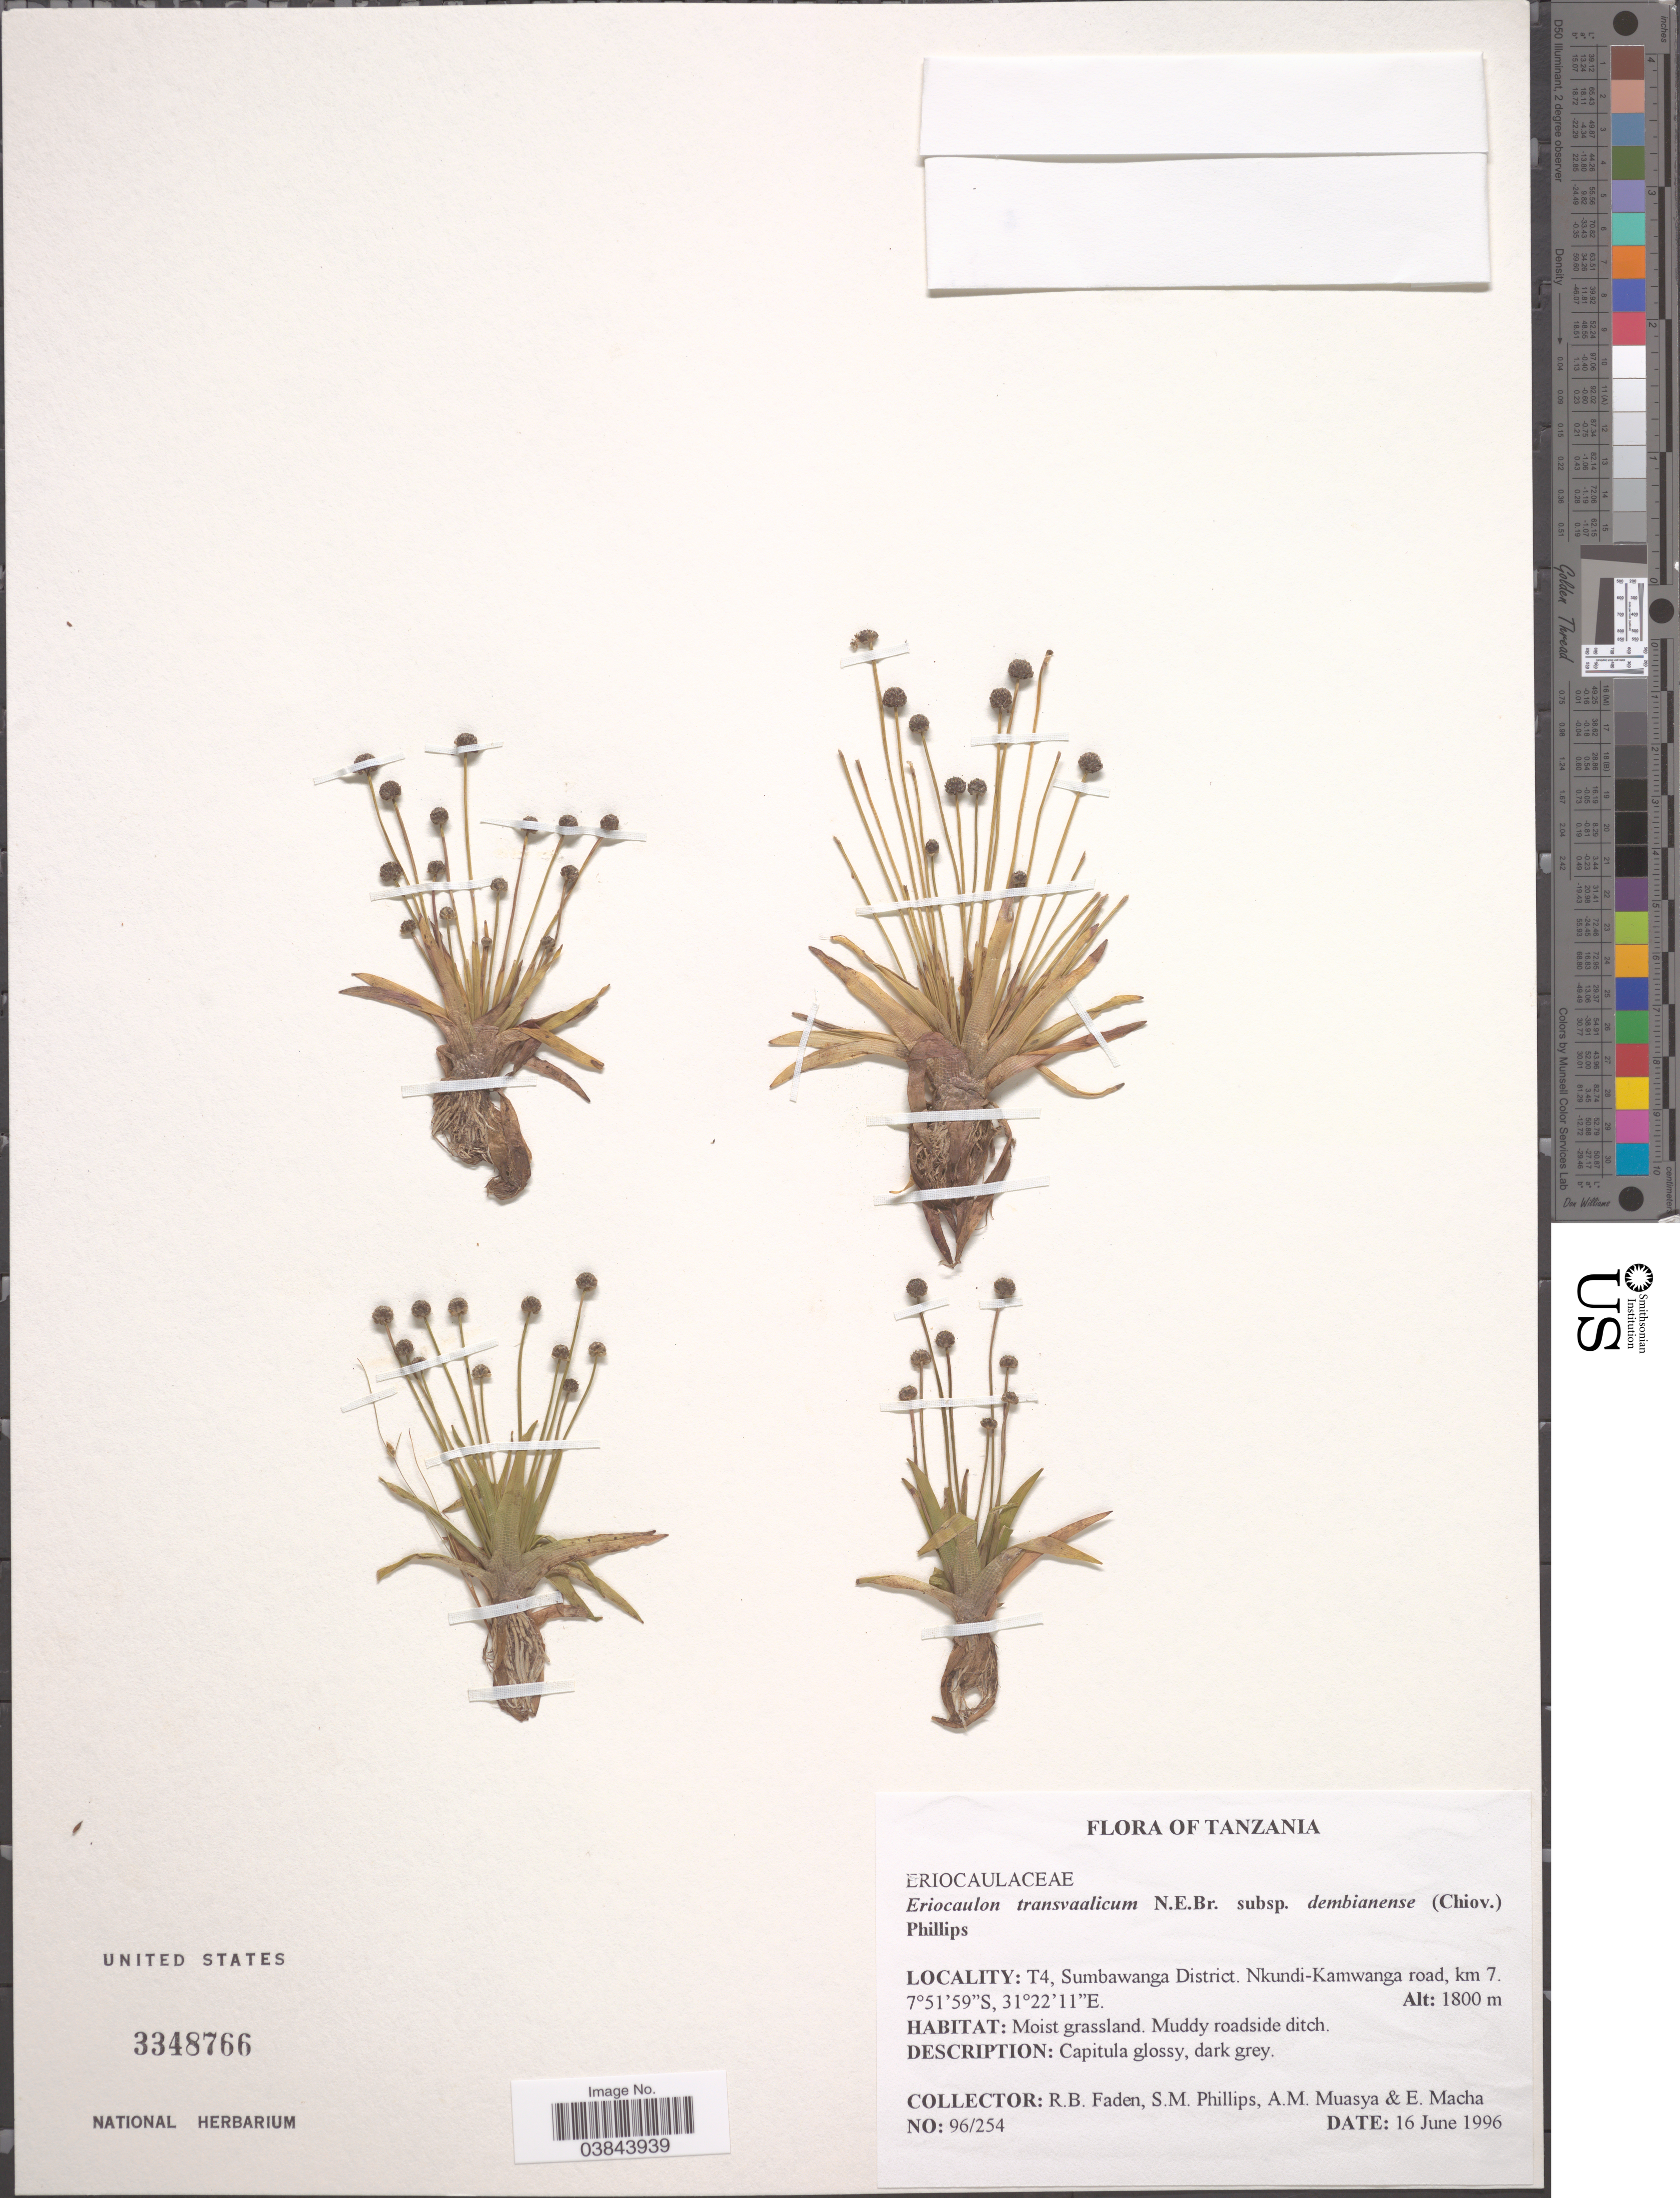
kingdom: Plantae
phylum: Tracheophyta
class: Liliopsida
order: Poales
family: Eriocaulaceae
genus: Eriocaulon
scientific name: Eriocaulon transvaalicum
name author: N.E. Br.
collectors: R. B. Faden, S. M. Phillips, A. Muasya & E. Macha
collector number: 96/254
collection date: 1996-06-16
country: Tanzania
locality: T4, Sumbawanga District. Nkundi-Kamwanga road, km 7.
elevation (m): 1800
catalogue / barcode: US 3348766